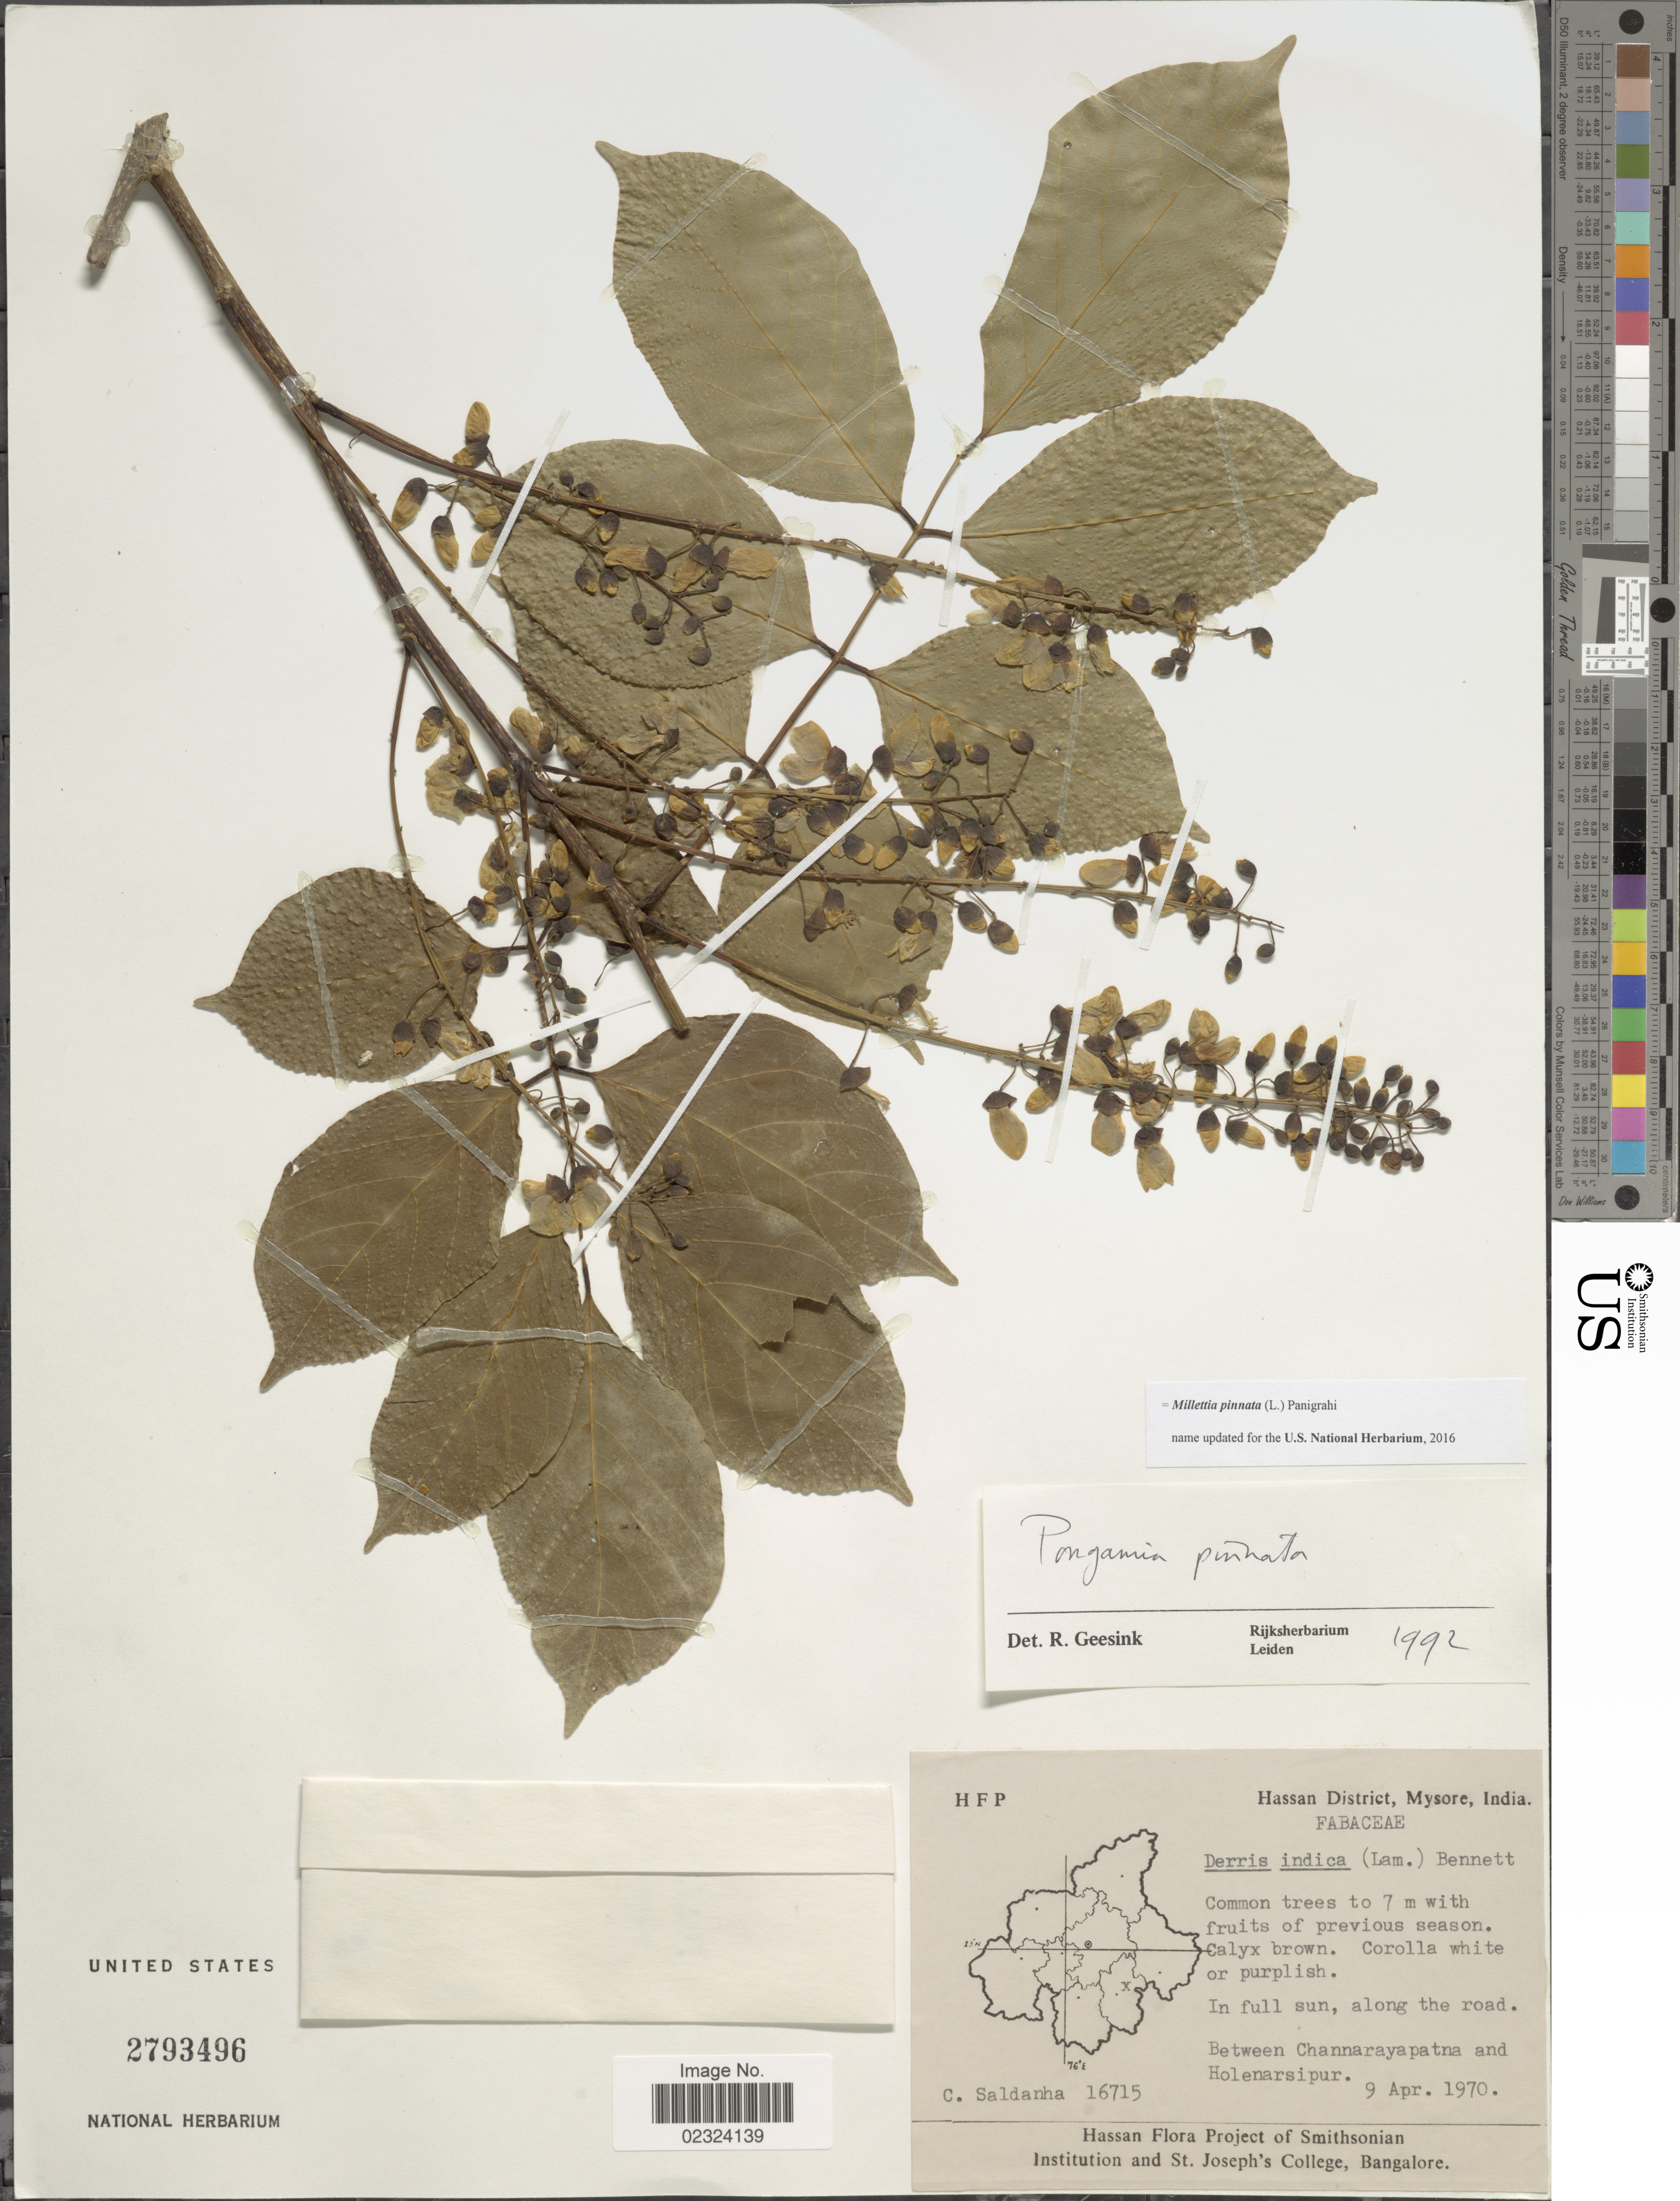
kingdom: Plantae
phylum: Tracheophyta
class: Magnoliopsida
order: Fabales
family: Fabaceae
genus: Millettia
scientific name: Millettia pinnata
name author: (L.) Panigrahi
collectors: C. Saldanha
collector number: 16715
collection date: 1970-04-09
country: India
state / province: Karnataka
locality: Hassan District, Mysore. In full sun, along the road. Between Channarayapatna and Holenarsipur.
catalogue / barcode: US 2793496